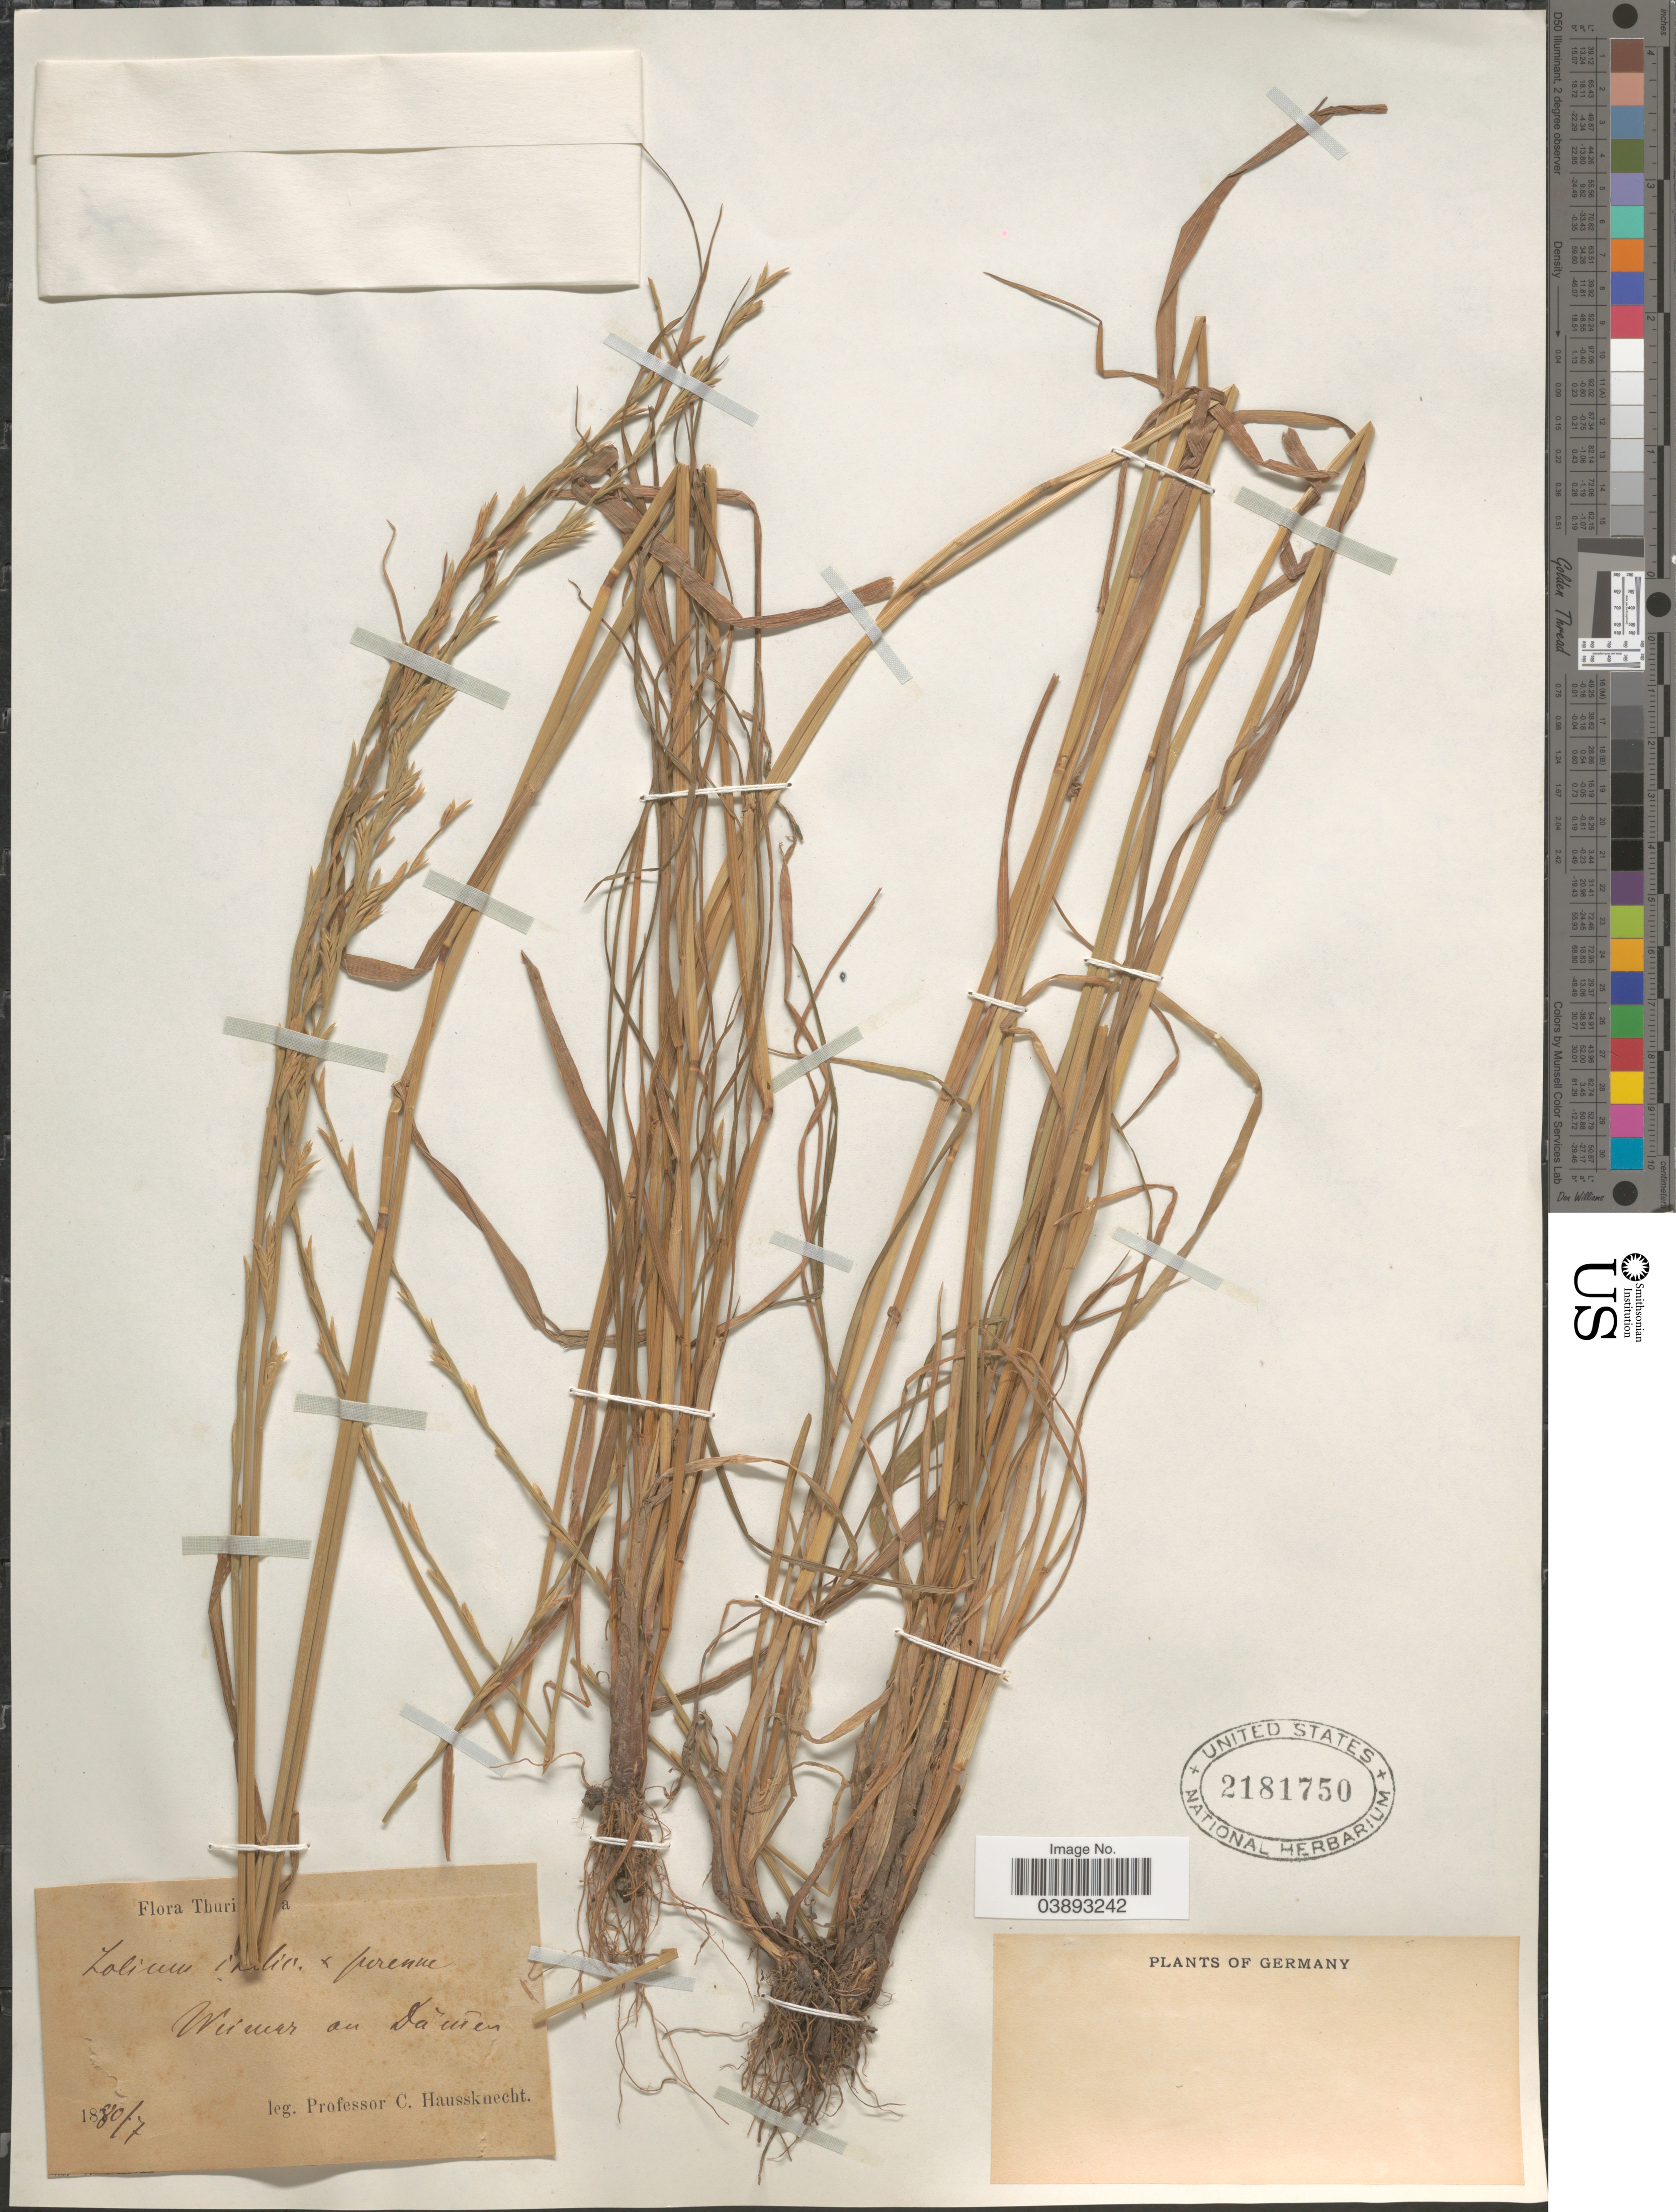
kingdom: Plantae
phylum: Tracheophyta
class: Liliopsida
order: Poales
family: Poaceae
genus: Lolium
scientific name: Lolium perenne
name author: L.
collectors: C. Haussknecht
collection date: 1880-07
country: Germany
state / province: Thuringia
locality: Weimar au Dãníen [interpreted].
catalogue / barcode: US 2181750